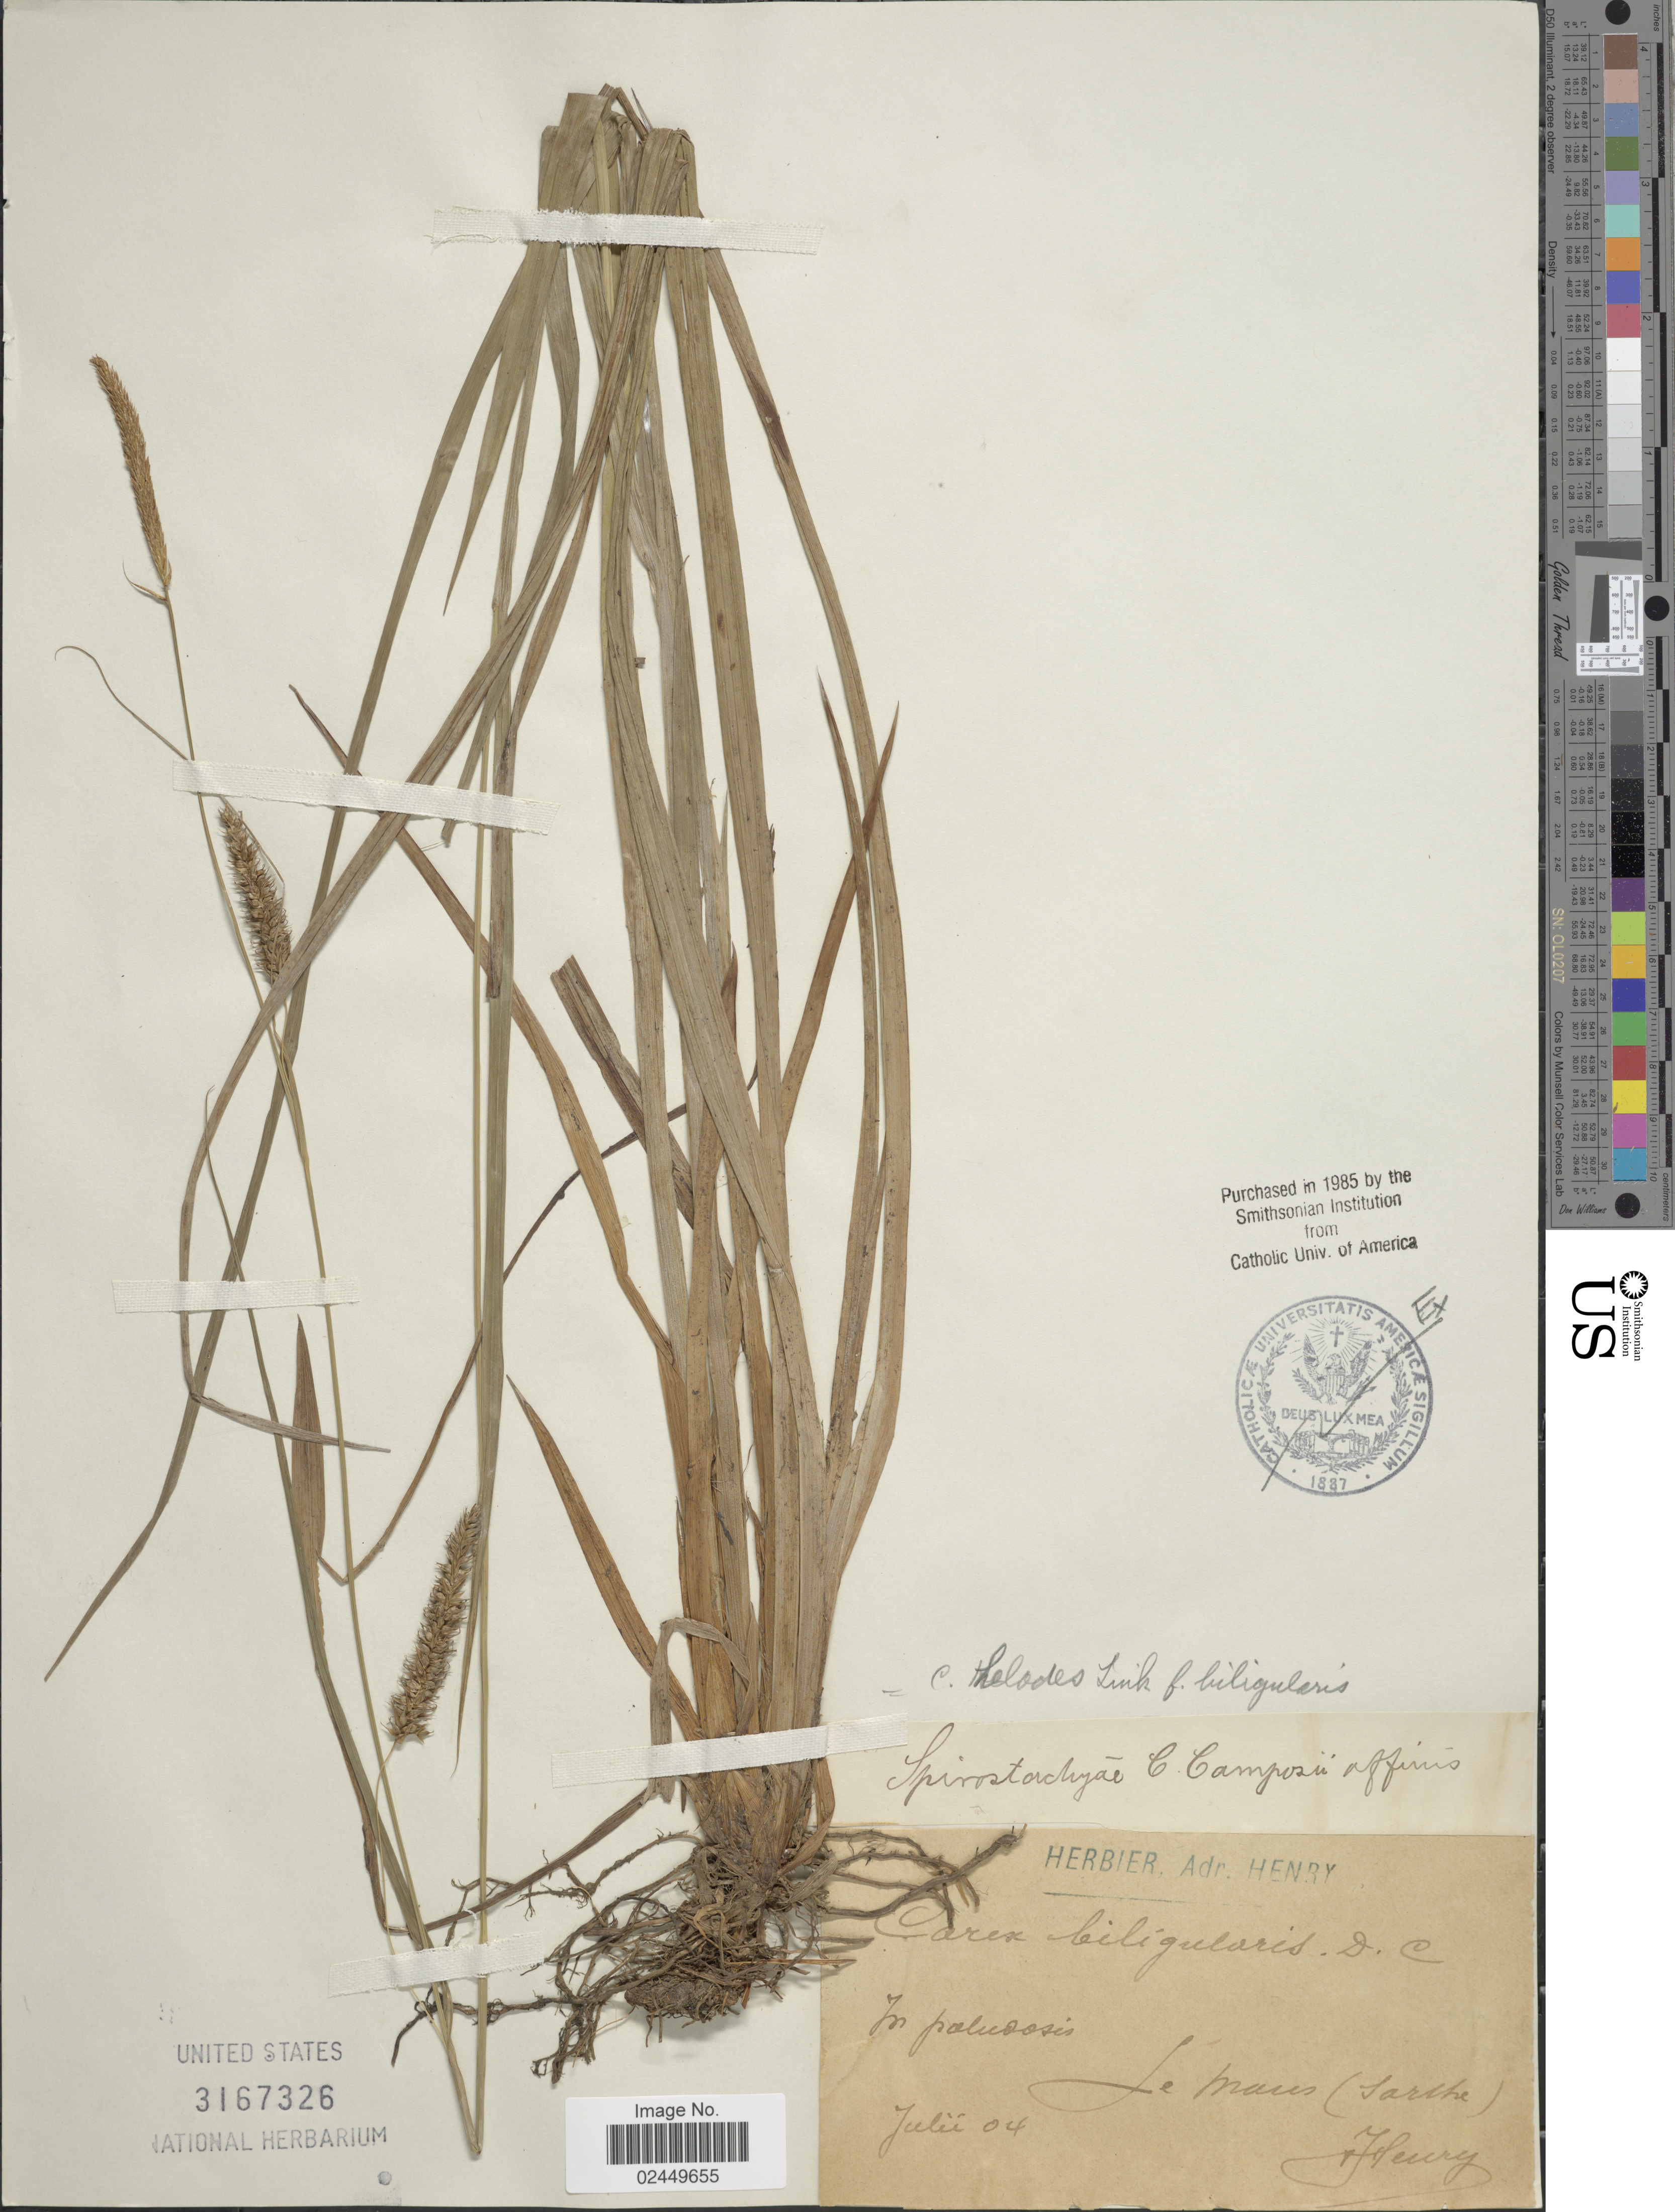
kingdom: Plantae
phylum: Tracheophyta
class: Liliopsida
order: Poales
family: Cyperaceae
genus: Carex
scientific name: Carex helodes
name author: Link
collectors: A. Henry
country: France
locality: La mares (Sarthe)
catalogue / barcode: US 3167326